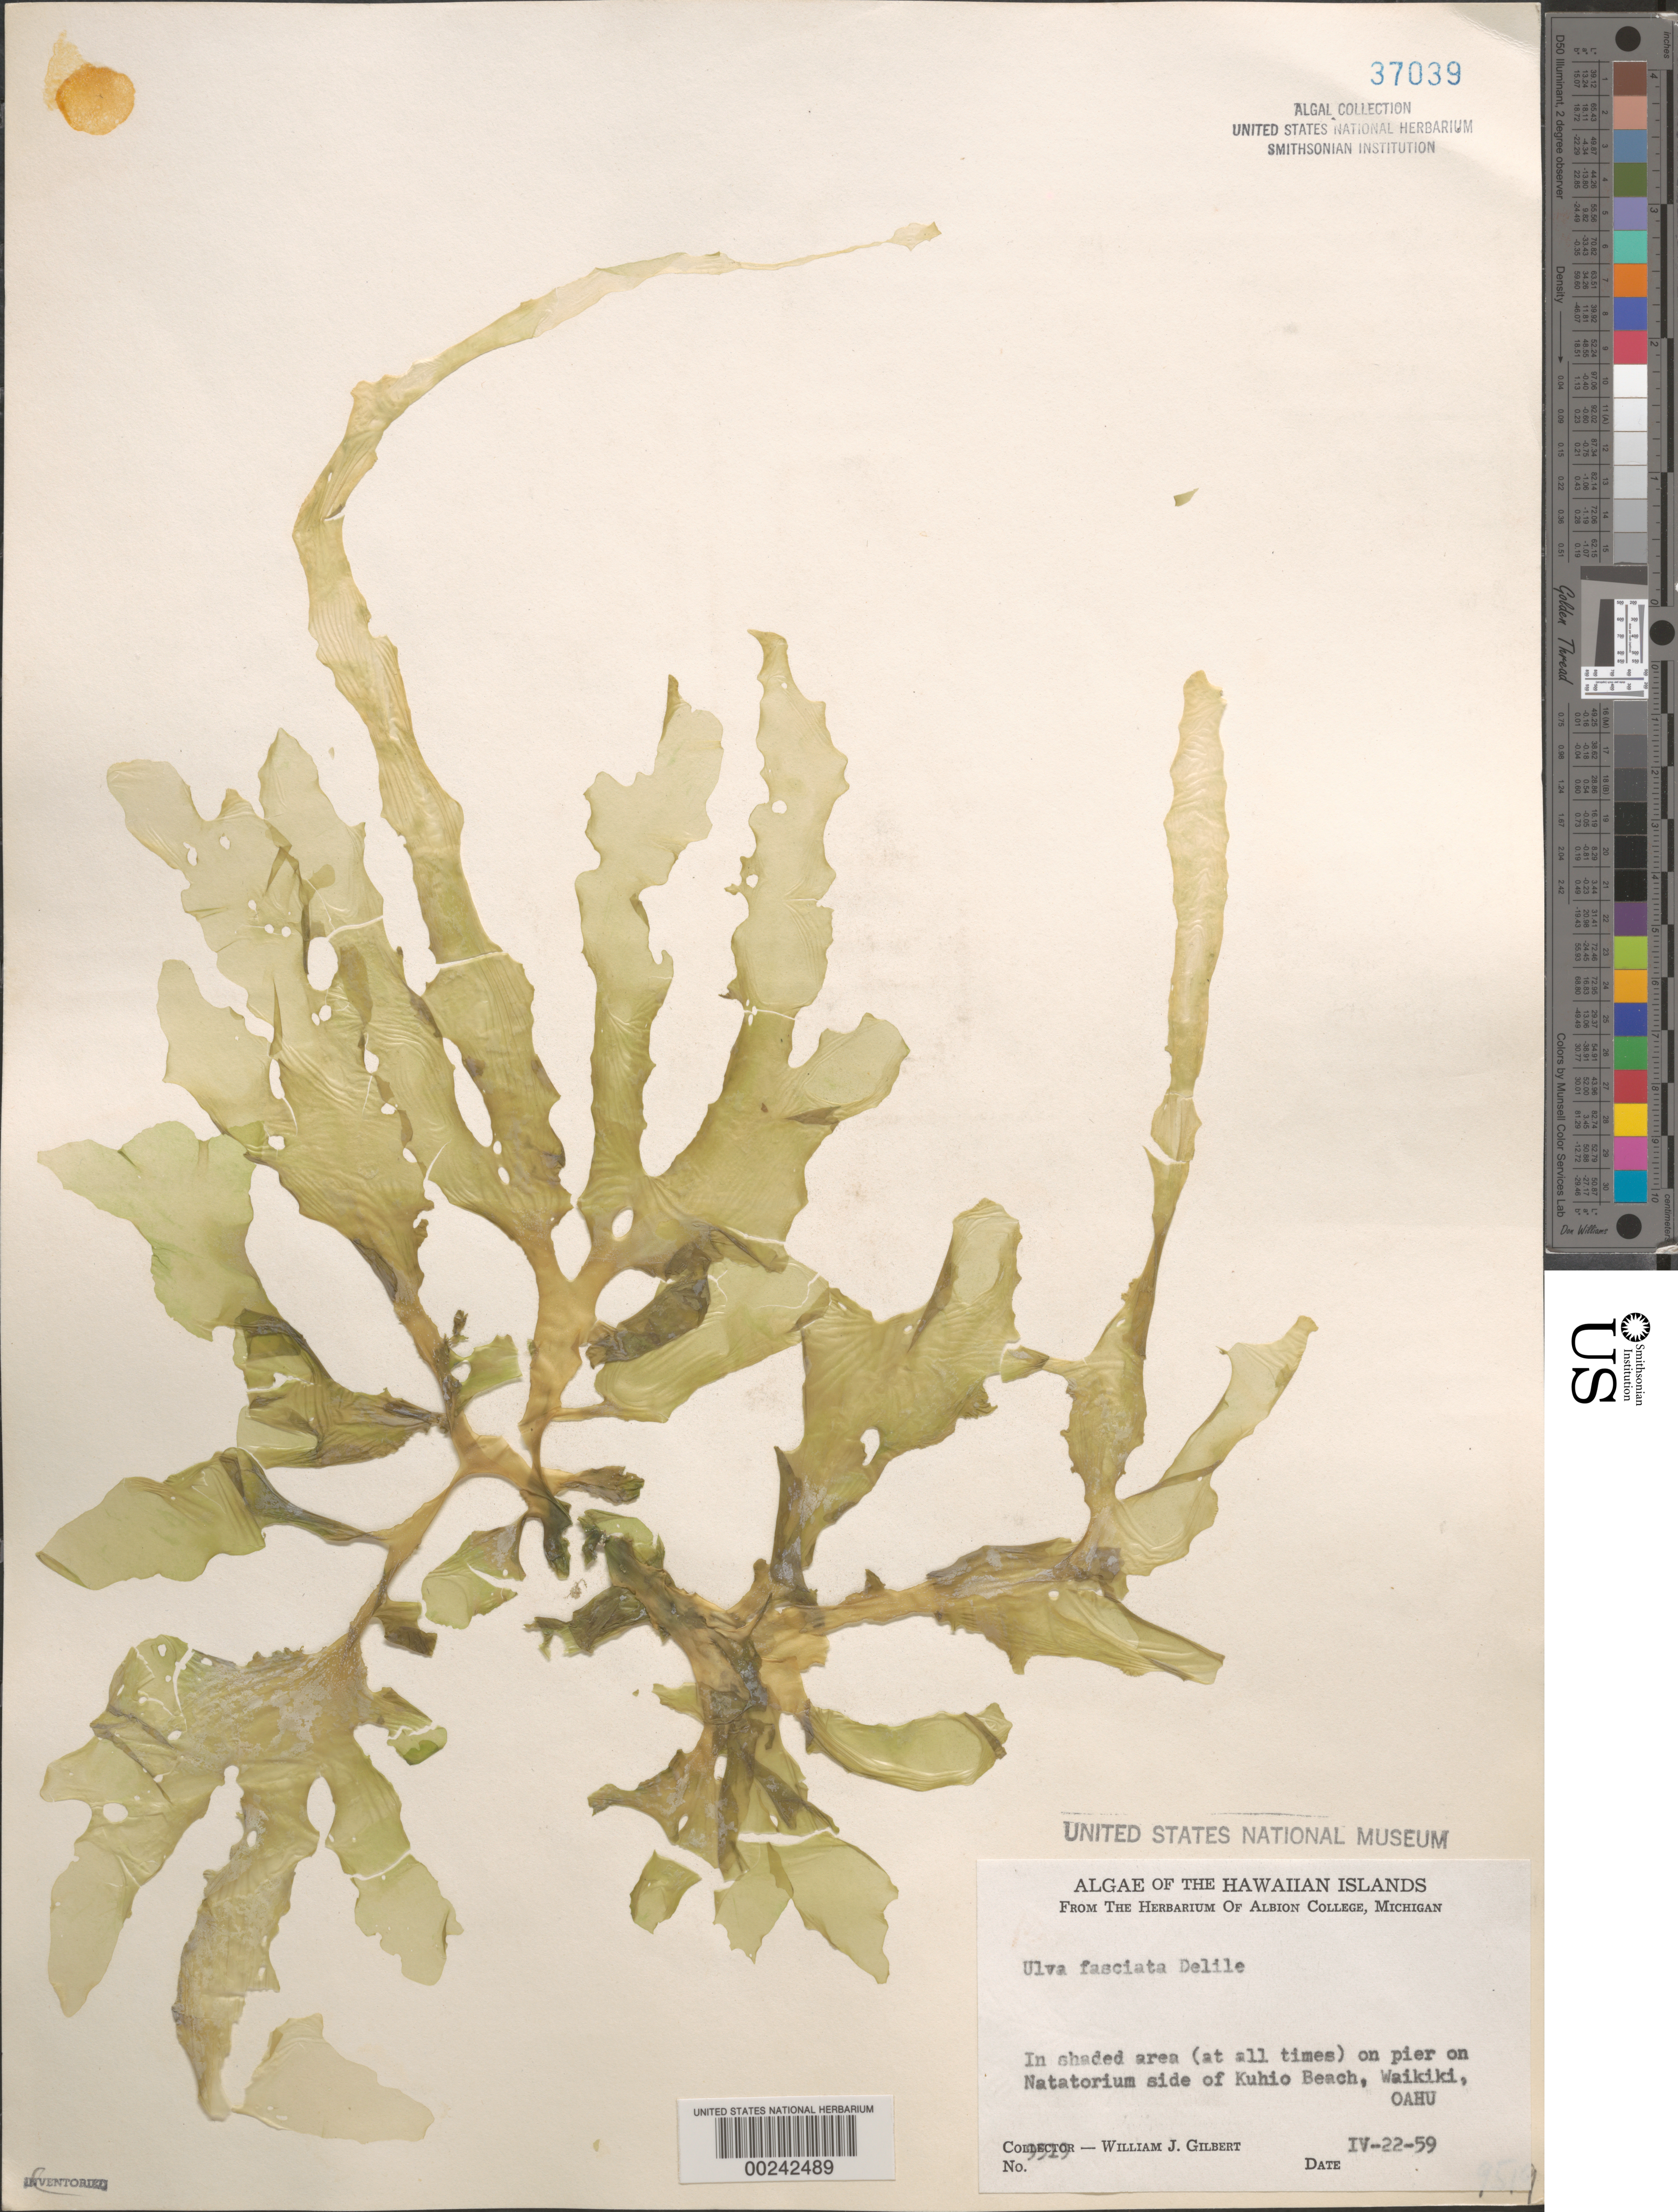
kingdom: Plantae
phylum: Chlorophyta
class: Ulvophyceae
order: Ulvales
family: Ulvaceae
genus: Ulva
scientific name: Ulva lactuca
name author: L.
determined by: Algae name updating Project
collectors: W. J. Gilbert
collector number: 9519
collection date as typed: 22 Apr 1959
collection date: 1959-04-22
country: United States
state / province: Hawaii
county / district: Honolulu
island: Oahu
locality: Waikiki, Kuhio Beach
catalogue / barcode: US 37039